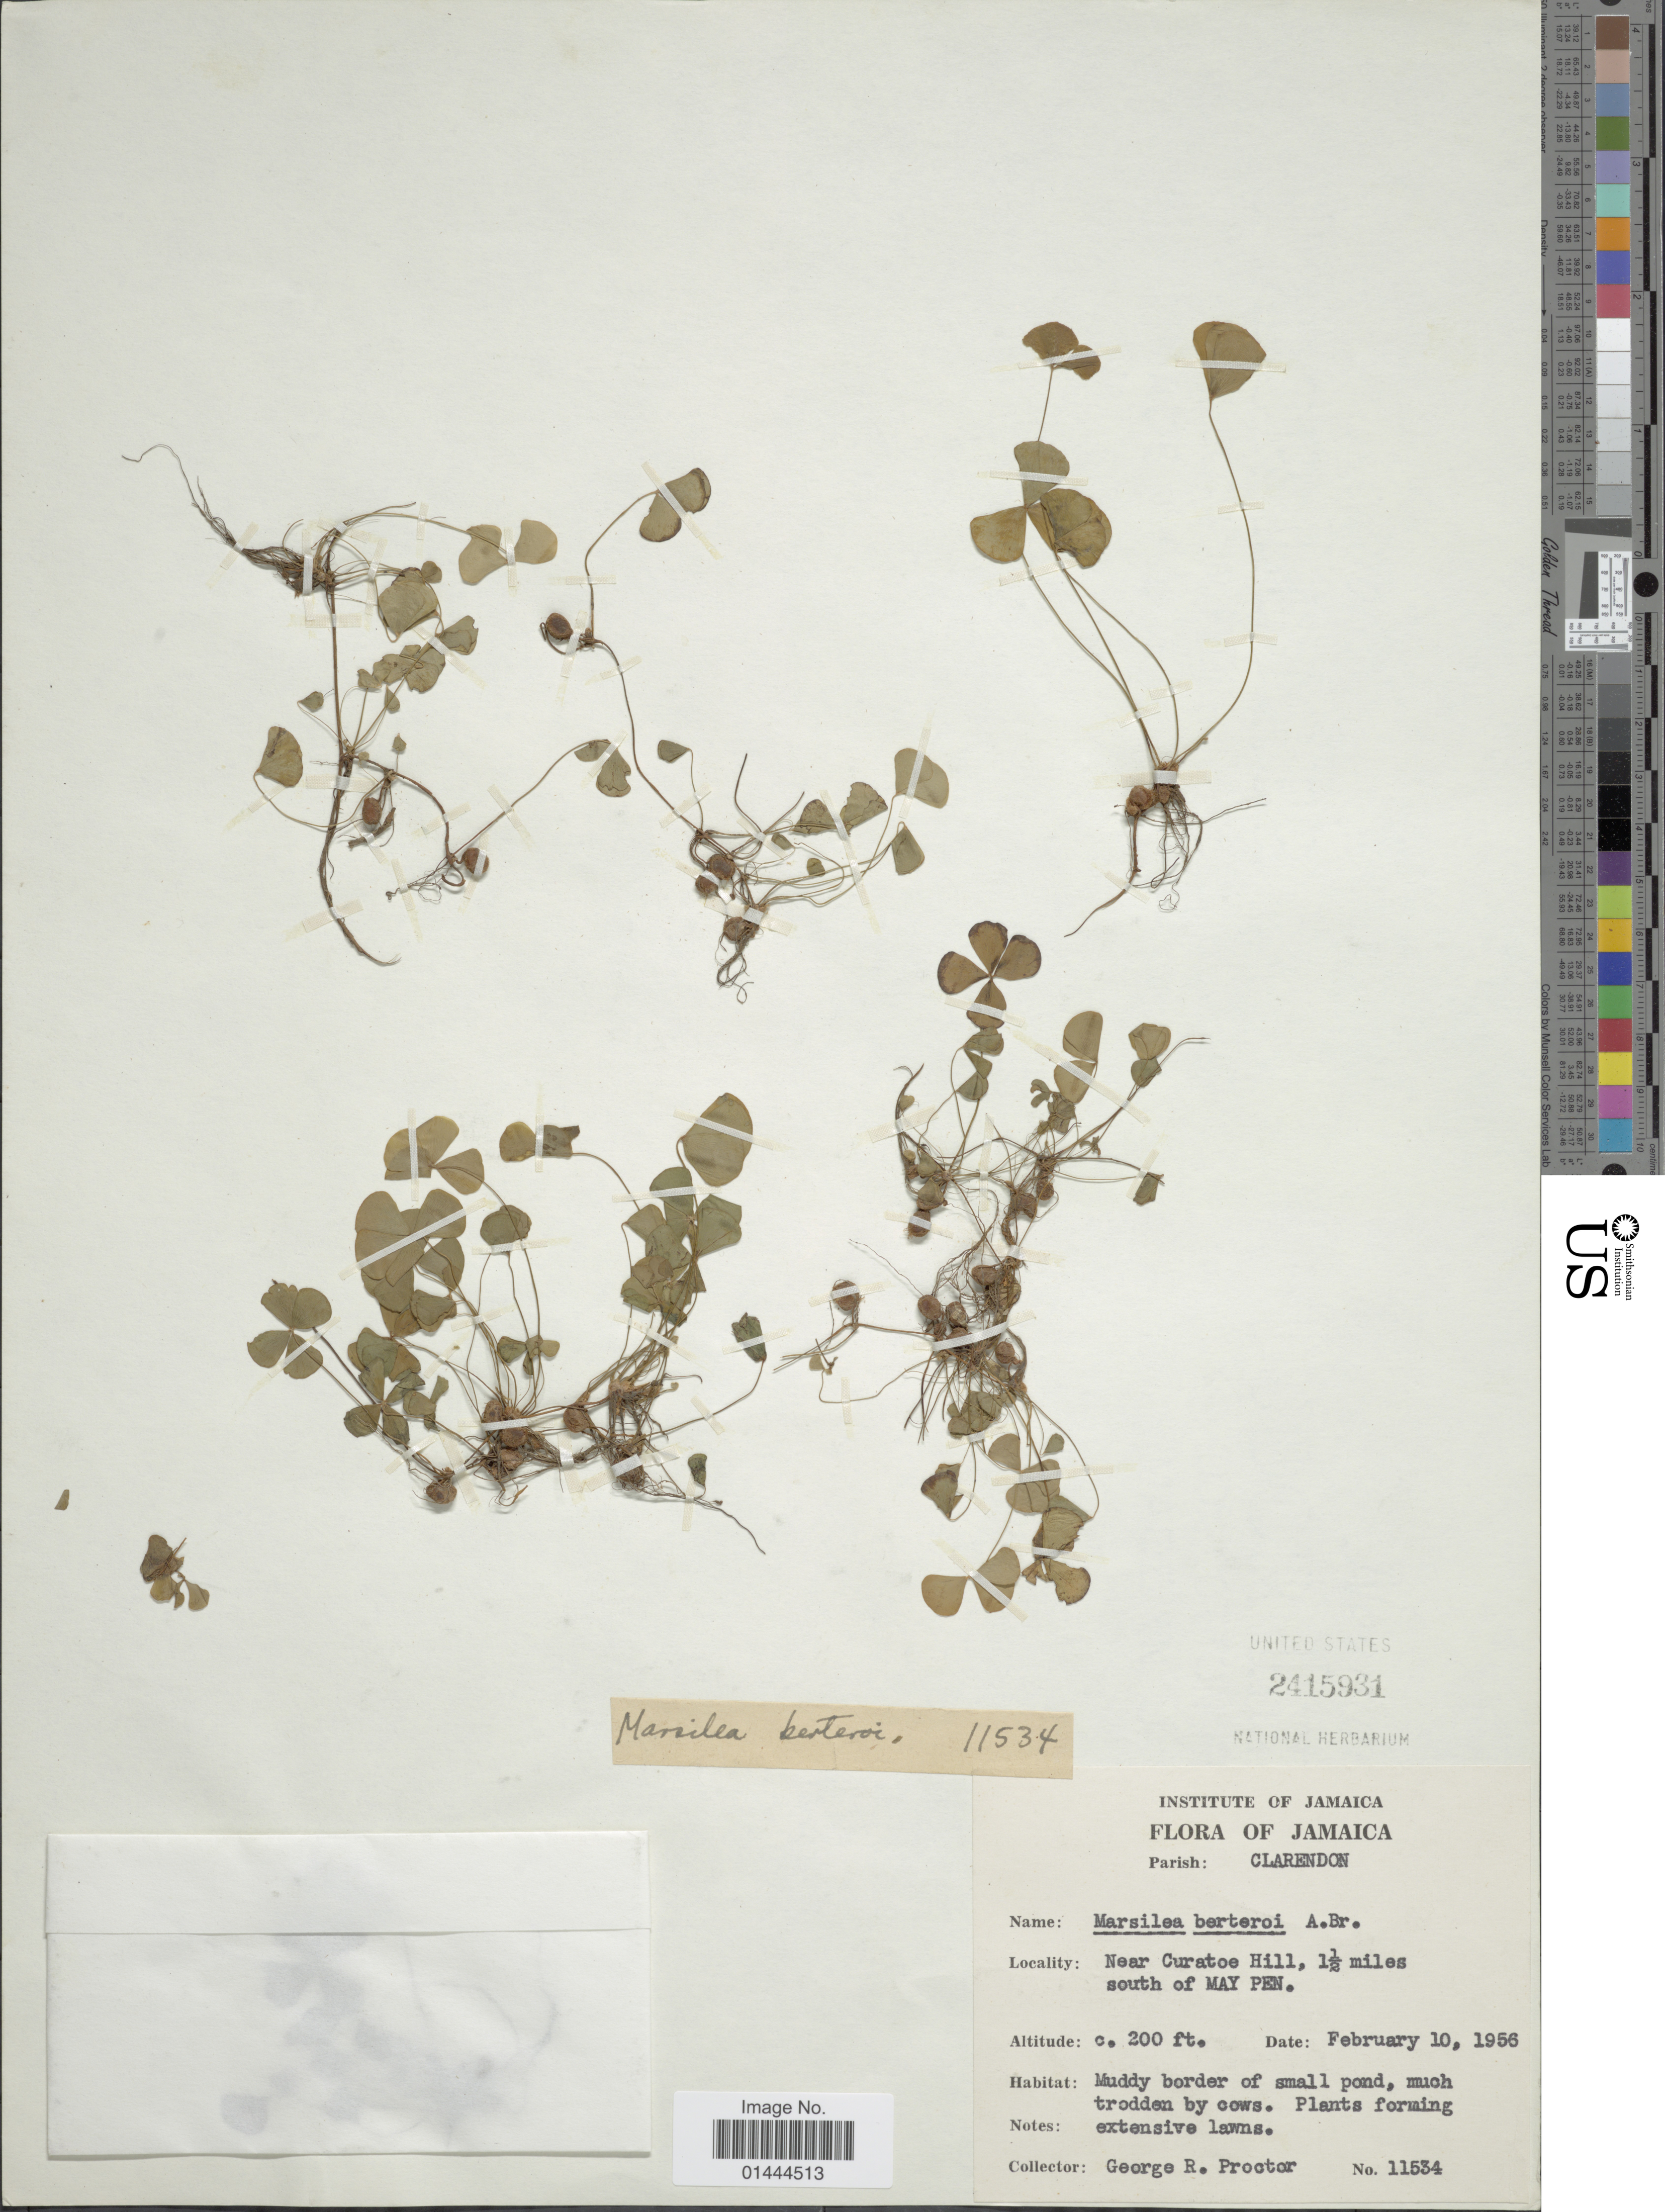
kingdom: Plantae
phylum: Tracheophyta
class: Polypodiopsida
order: Salviniales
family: Marsileaceae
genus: Marsilea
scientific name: Marsilea berteroi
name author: A. Braun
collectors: G. R. Proctor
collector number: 11534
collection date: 1956-02-10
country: Jamaica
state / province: Clarendon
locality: Near Curatoe Hill, 1½ miles south of May Pen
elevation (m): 61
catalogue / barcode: US 2415931